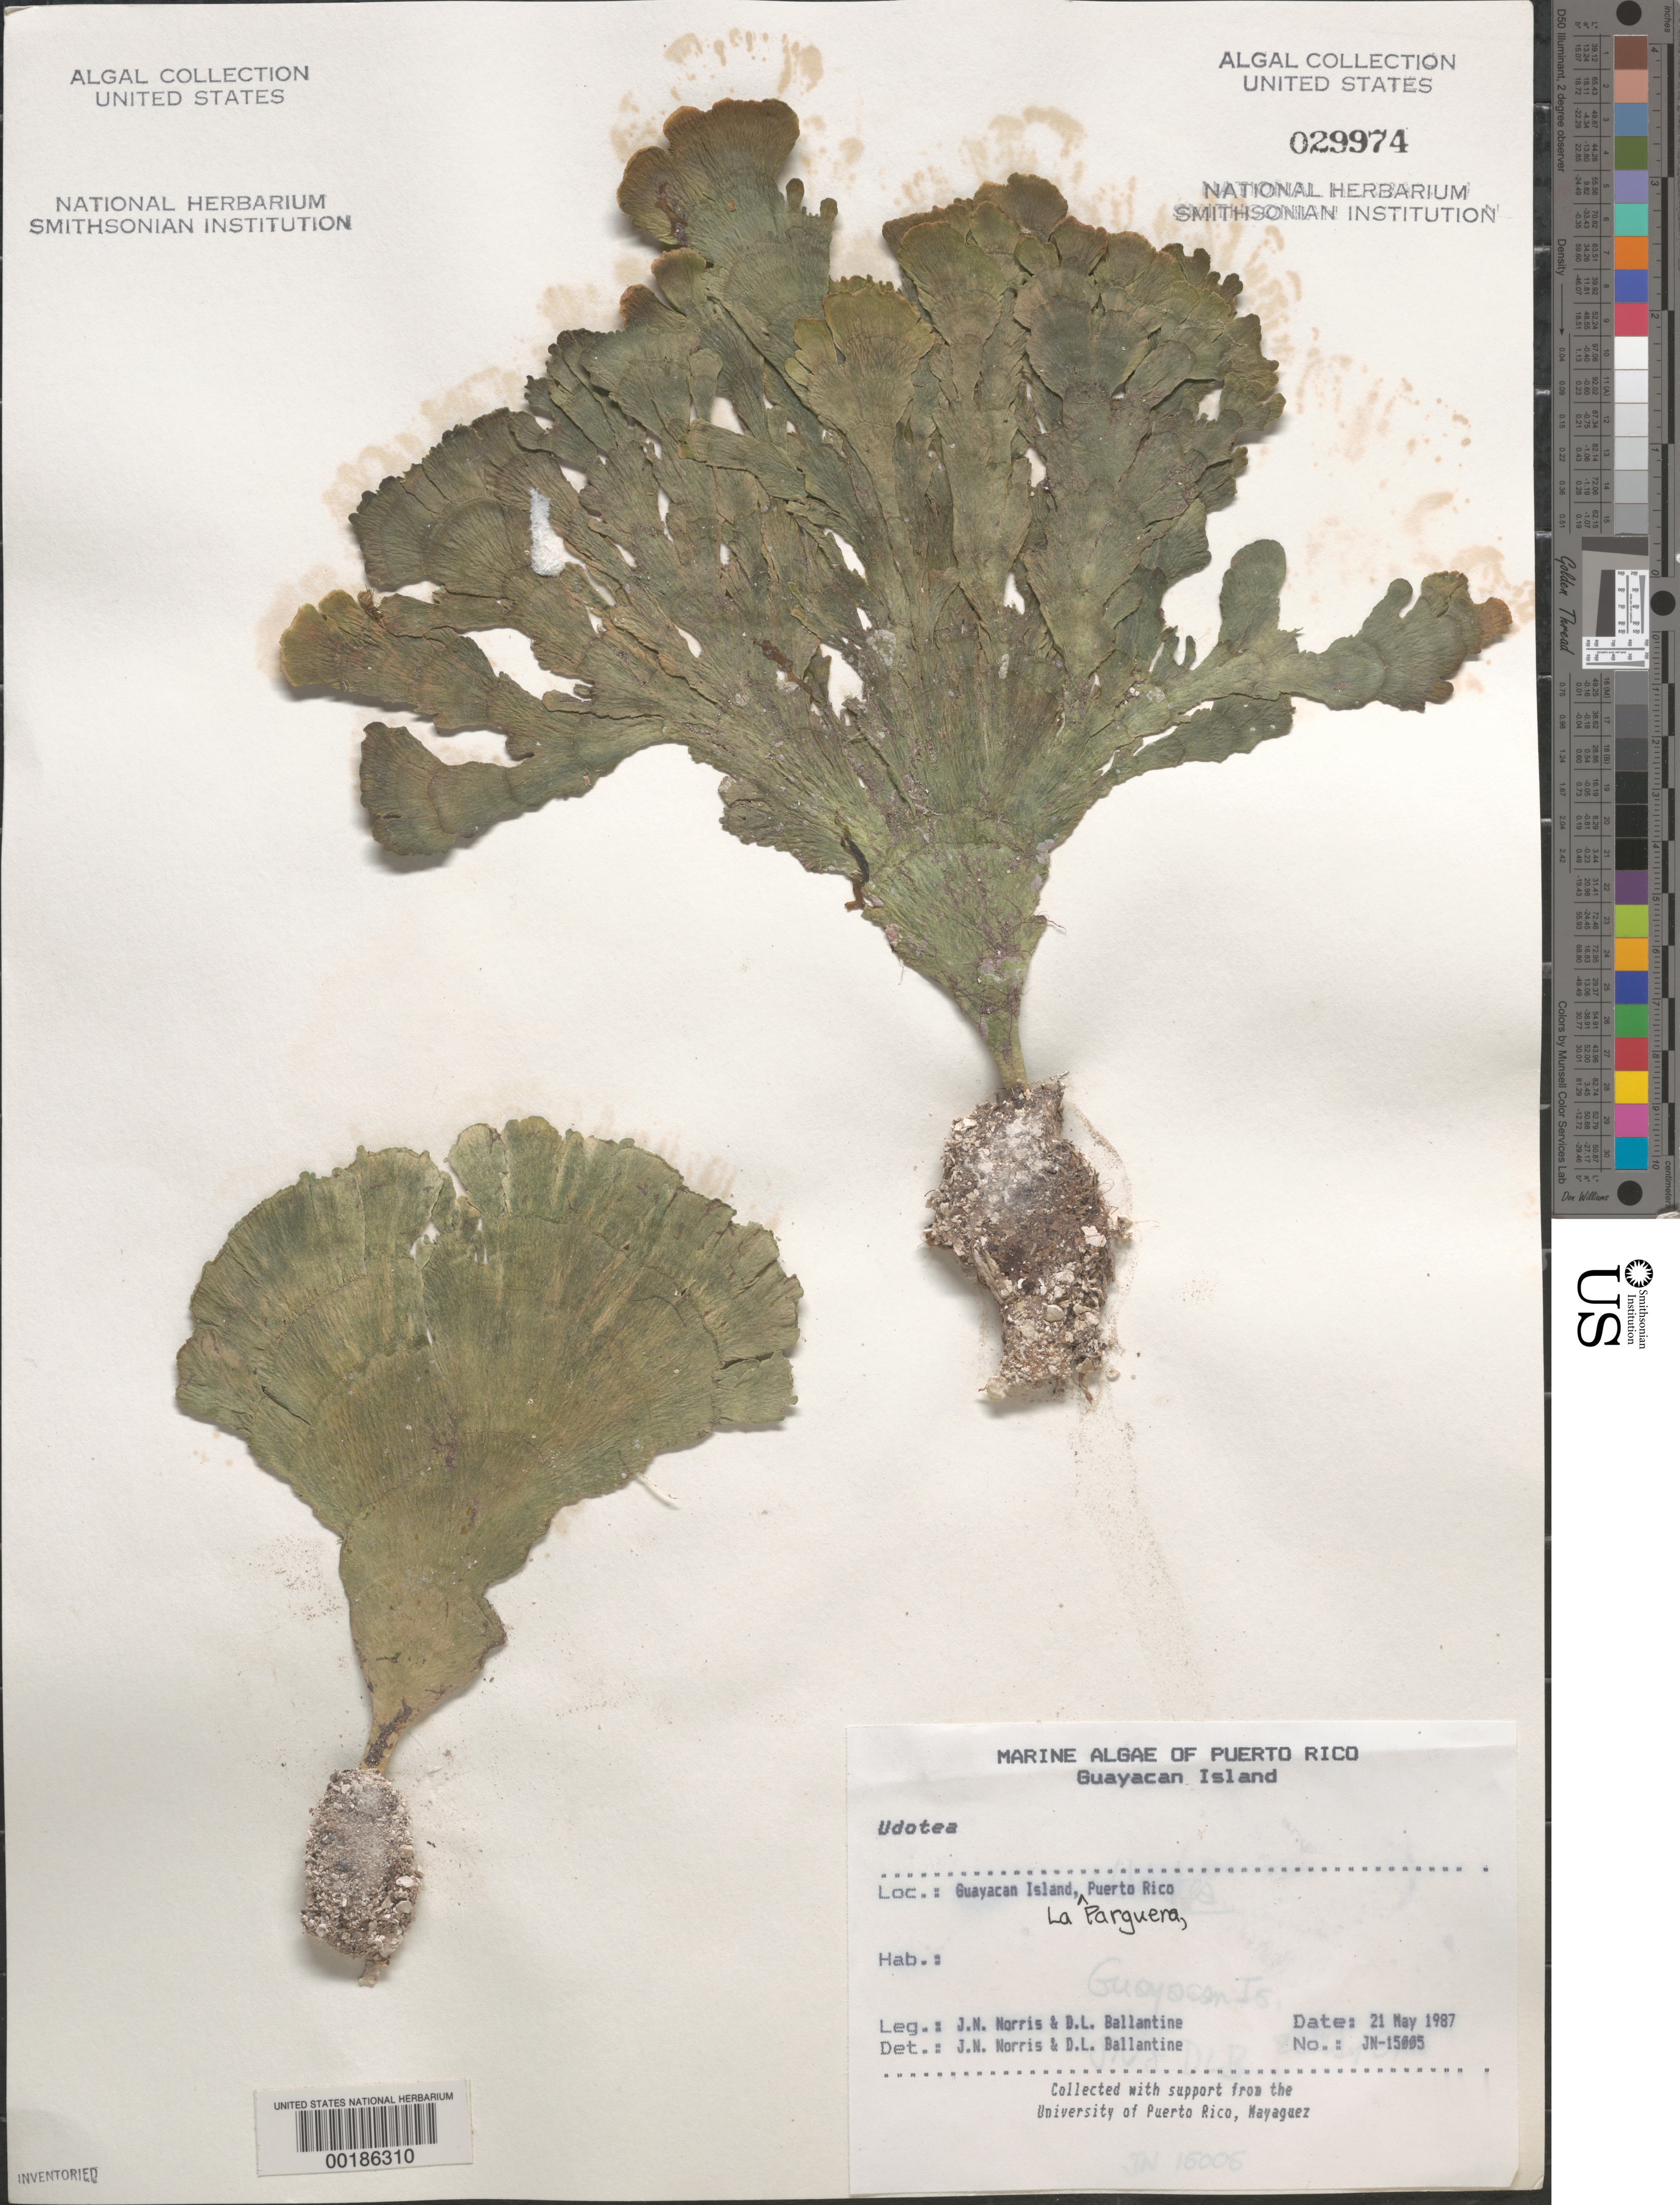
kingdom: Plantae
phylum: Chlorophyta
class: Ulvophyceae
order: Bryopsidales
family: Udoteaceae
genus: Udotea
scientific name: Udotea sp.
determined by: Norris, J. N.; Ballantine, D. L.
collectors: J. N. Norris & D.L. Ballantine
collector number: JN-15005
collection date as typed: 21 May 1987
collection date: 1987-05-21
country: Puerto Rico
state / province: Lajas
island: Guayacan Island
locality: La Parguera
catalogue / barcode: US 29974